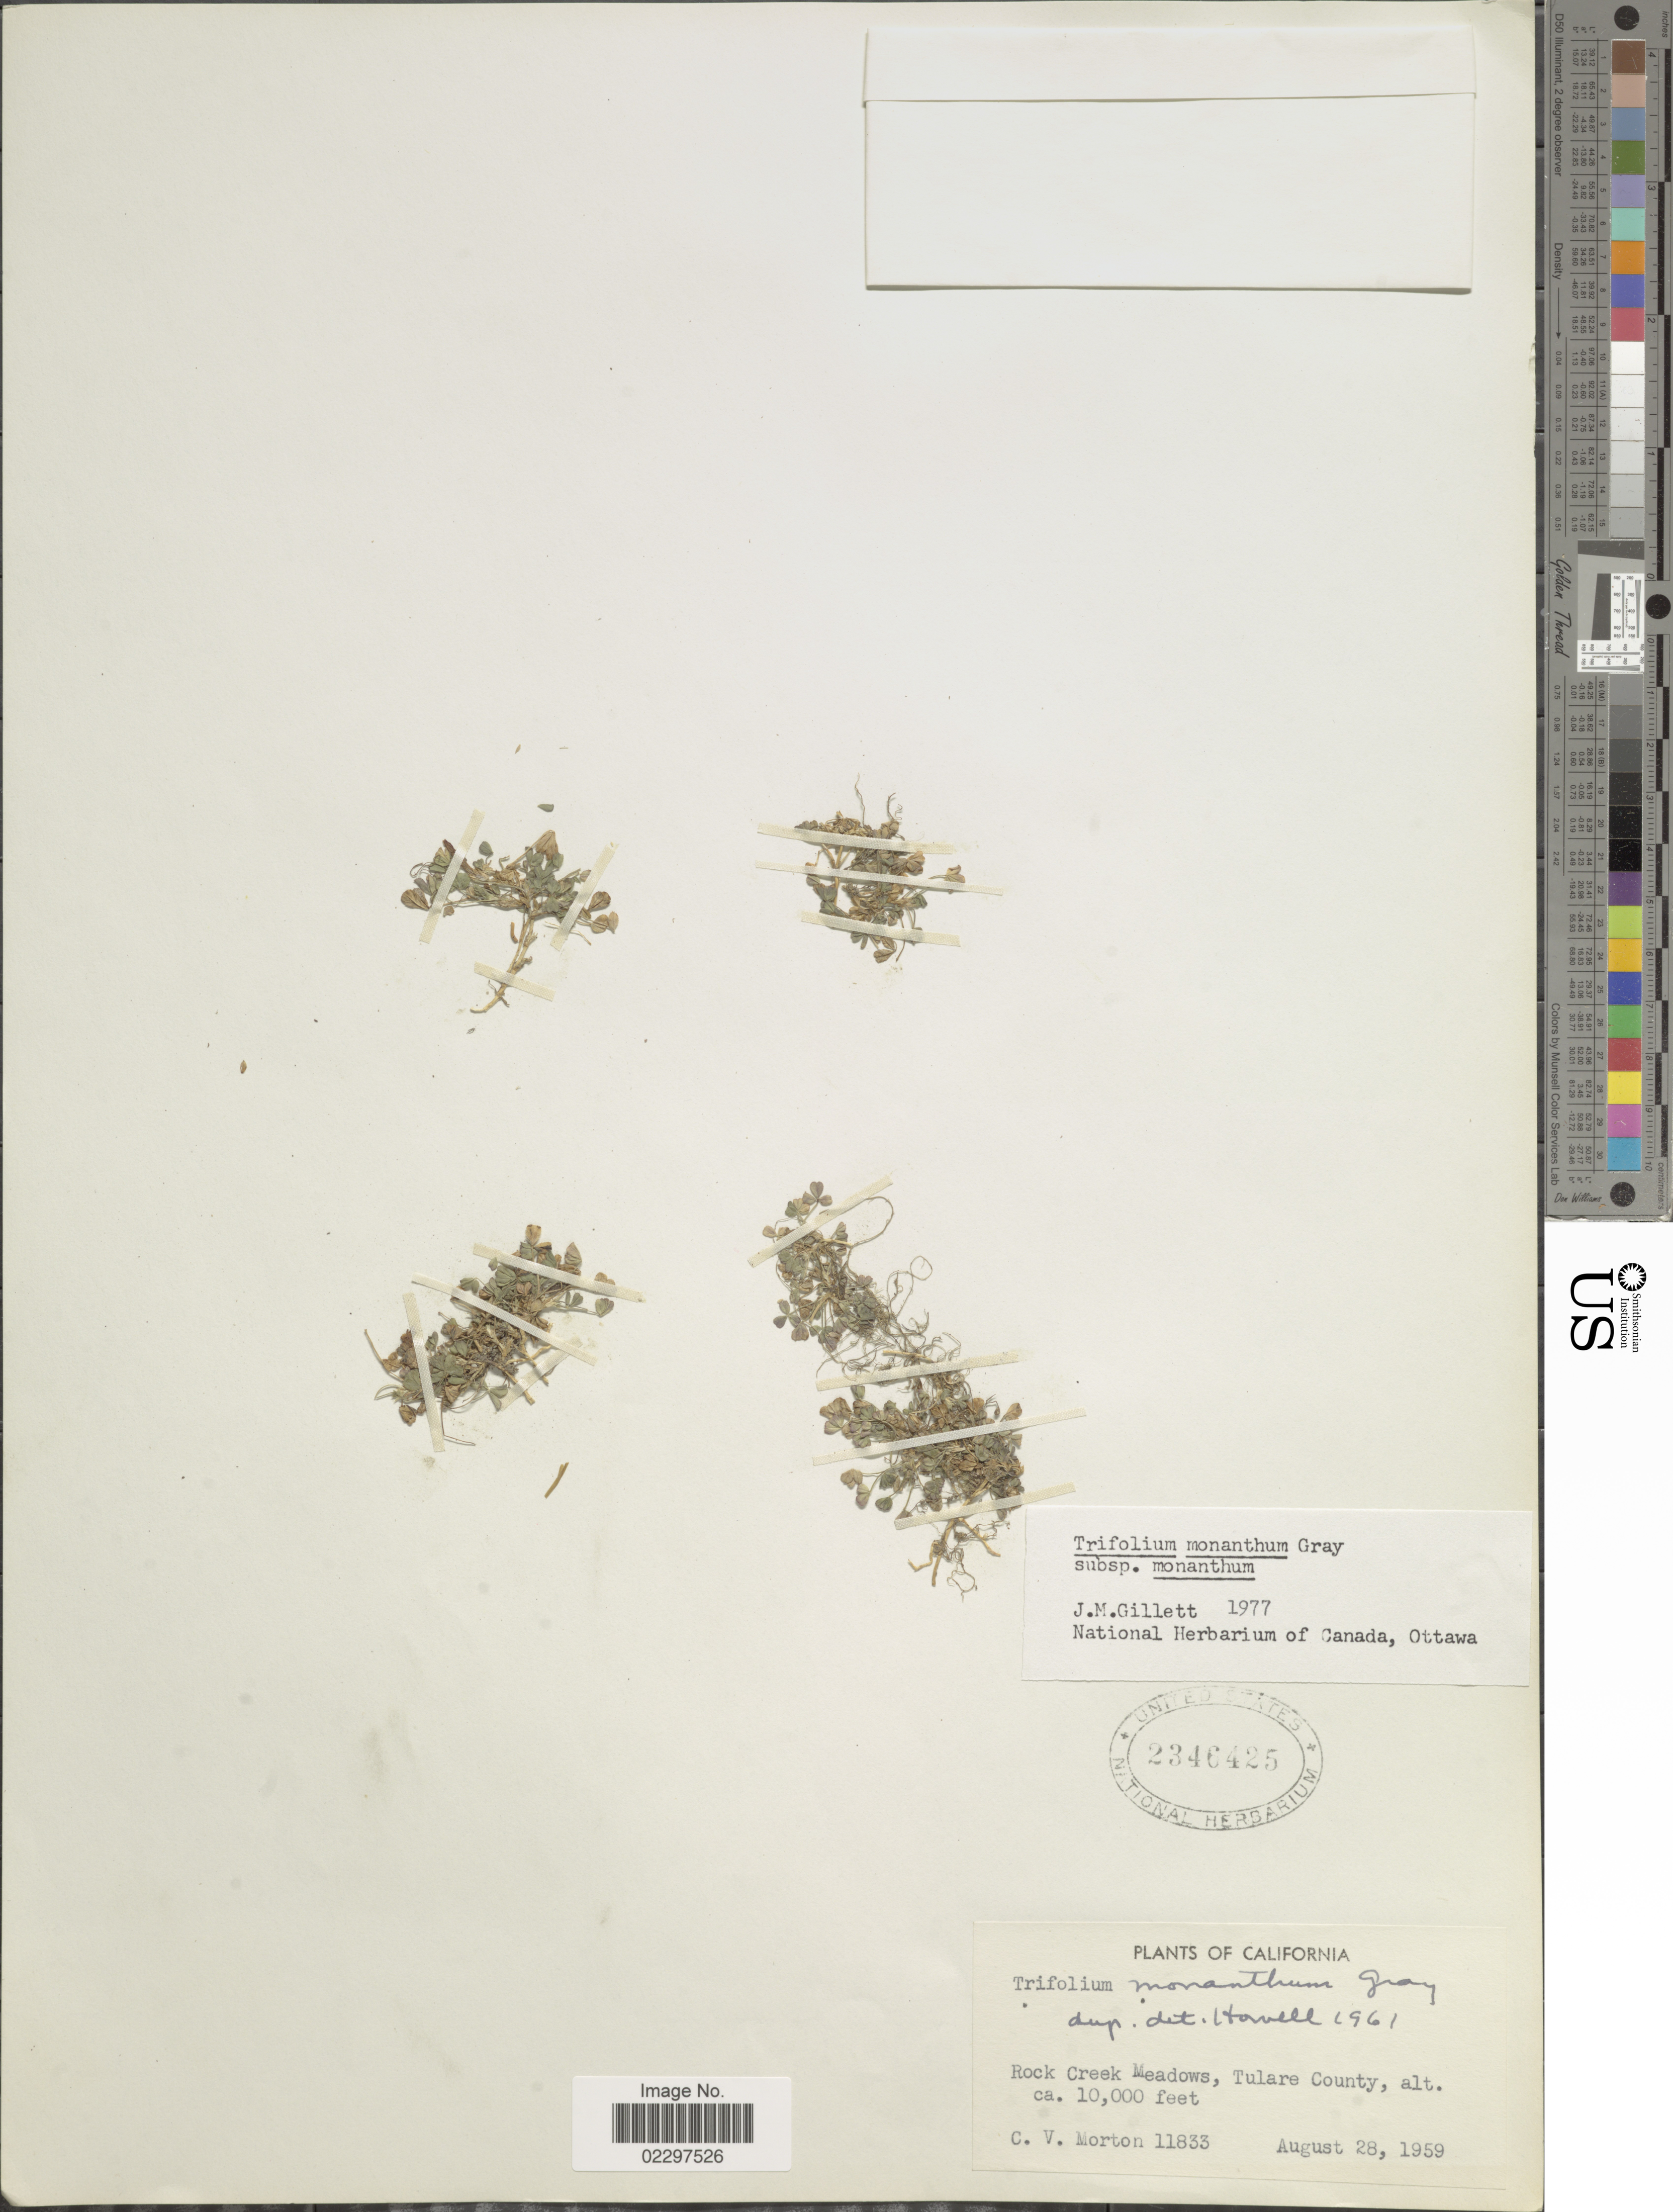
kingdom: Plantae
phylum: Tracheophyta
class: Magnoliopsida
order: Fabales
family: Fabaceae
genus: Trifolium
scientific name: Trifolium monanthum subsp. monanthum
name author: A. Gray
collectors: C. V. Morton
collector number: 11833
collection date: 1959-08-28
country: United States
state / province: California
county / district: Tulare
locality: Rock Creek Meadows, Tulare County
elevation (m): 3048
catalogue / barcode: US 2346425